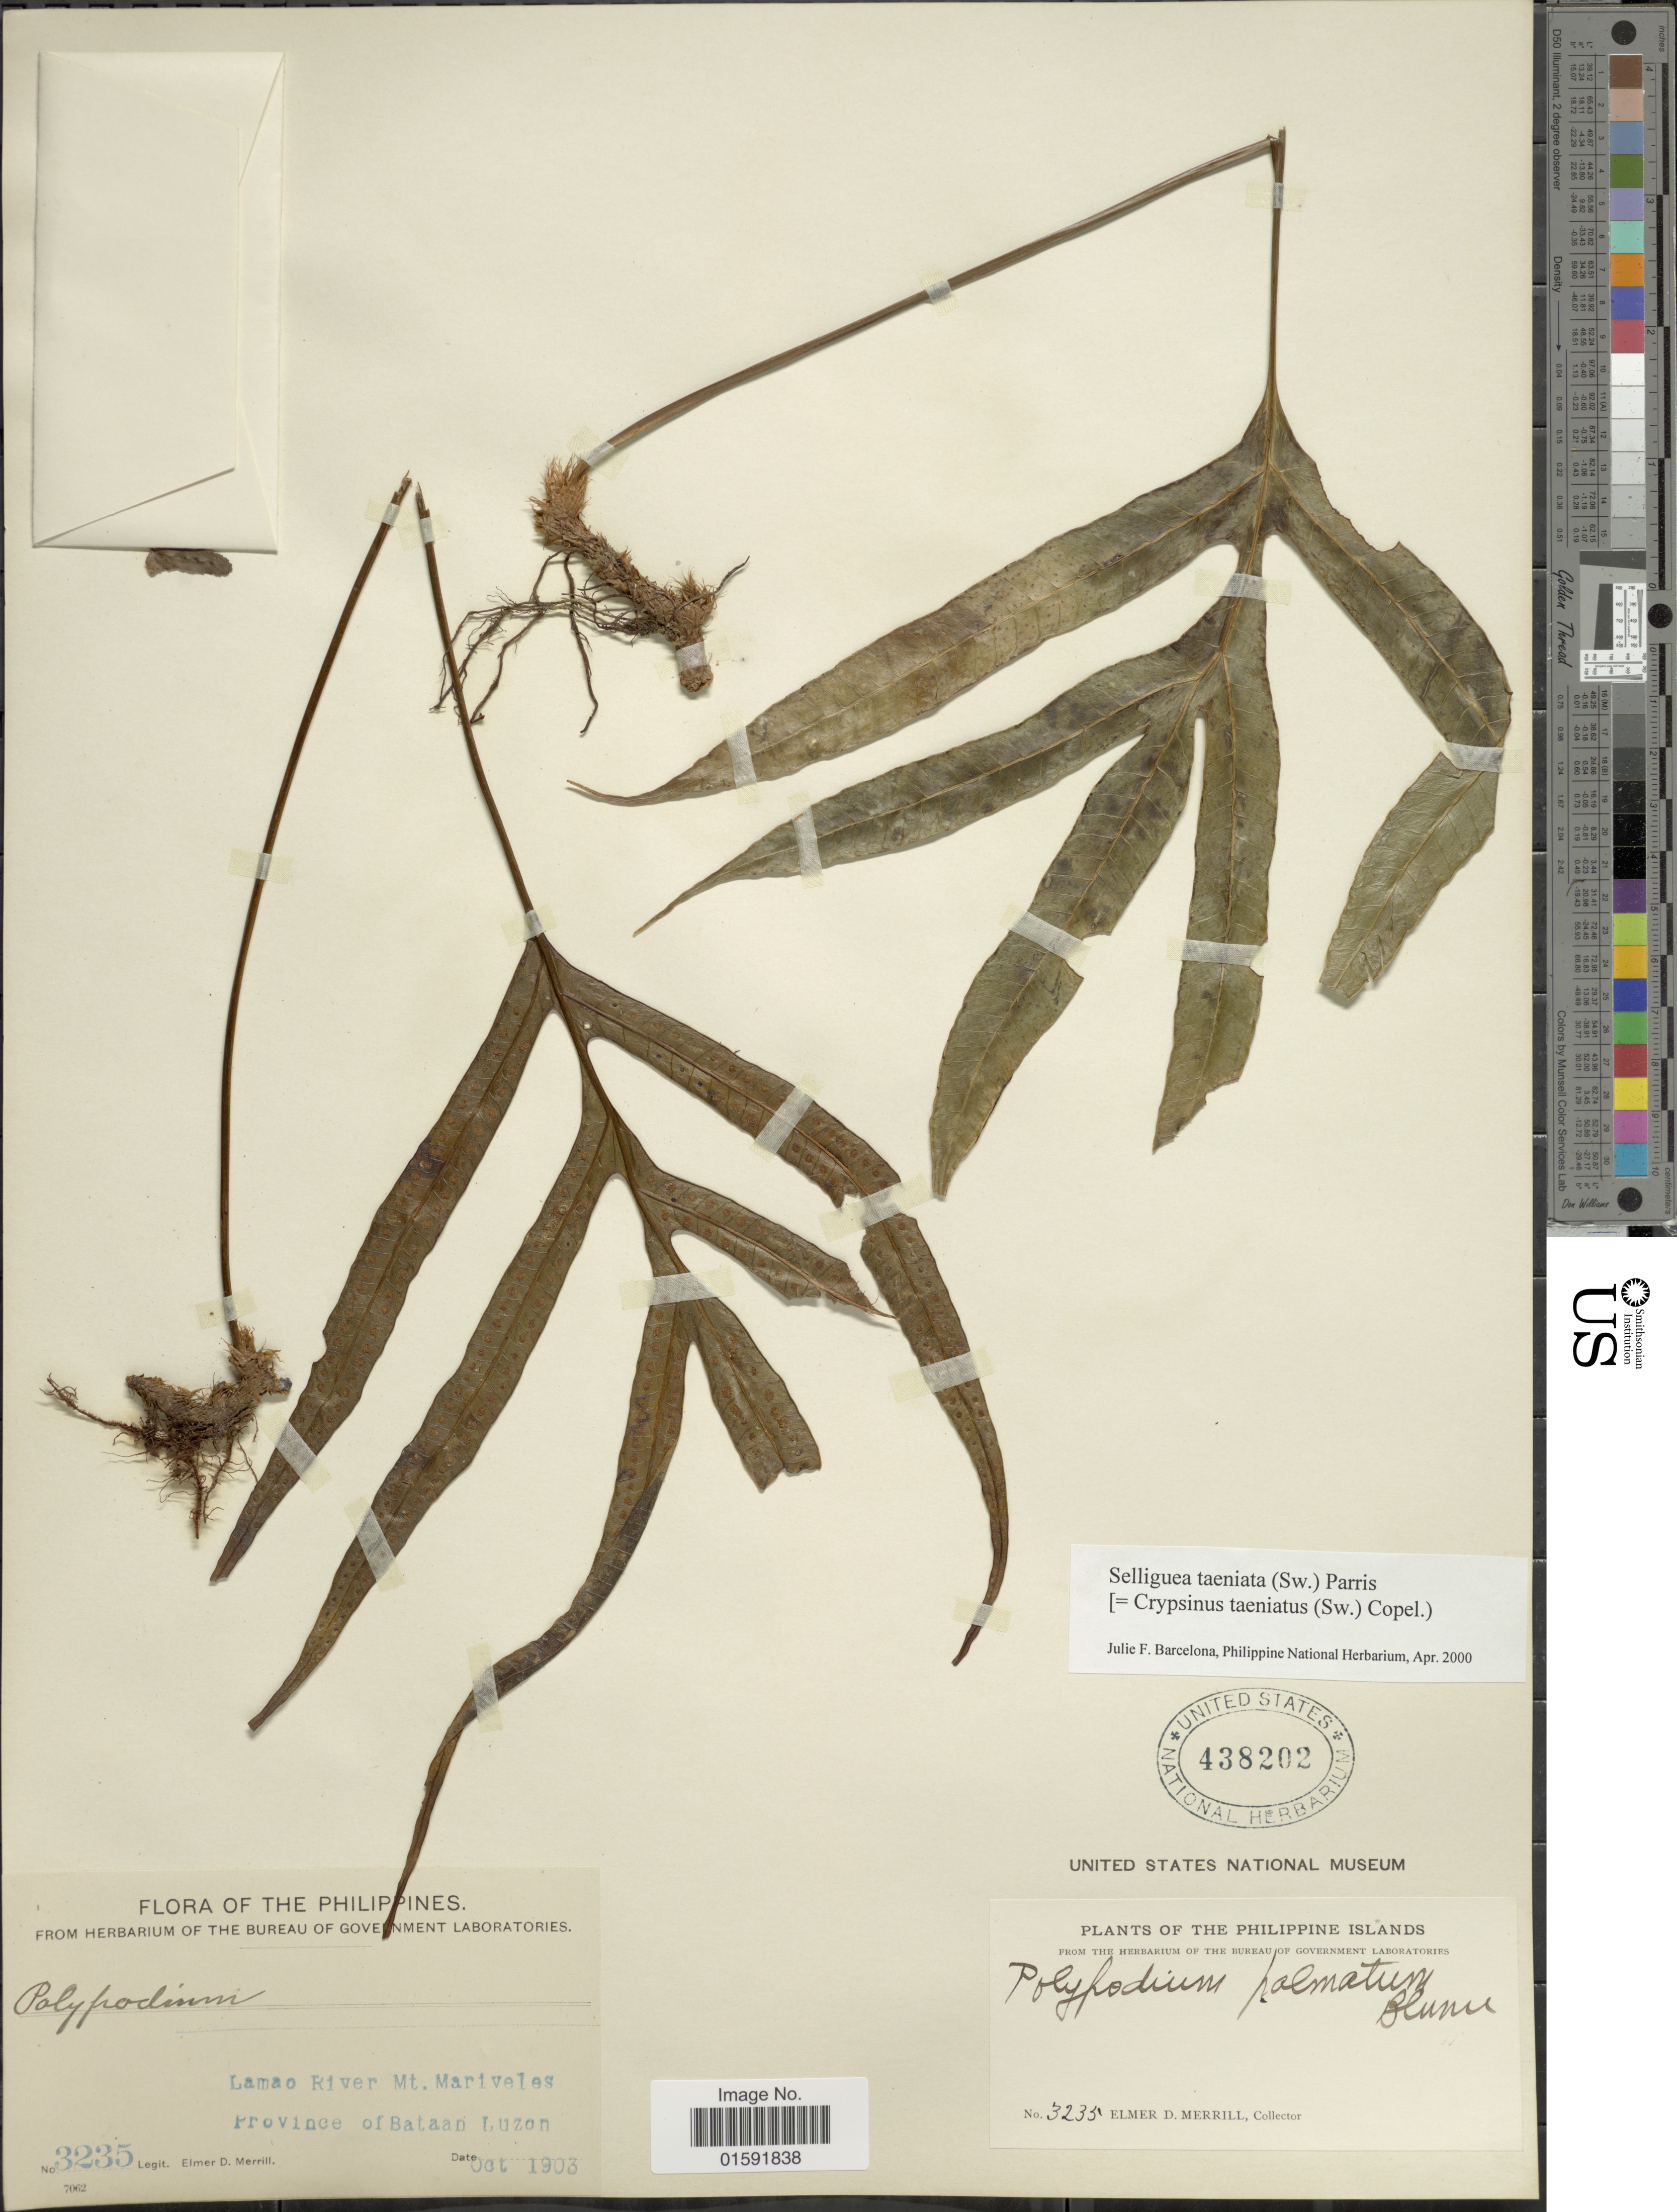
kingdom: Plantae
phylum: Tracheophyta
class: Polypodiopsida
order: Polypodiales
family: Polypodiaceae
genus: Selliguea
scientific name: Selliguea taeniata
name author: Parris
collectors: E. D. Merrill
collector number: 3235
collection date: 1903-10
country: Philippines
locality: Lamao River, Mt. Marivales, Province of Bataan, Luzon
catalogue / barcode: US 438202